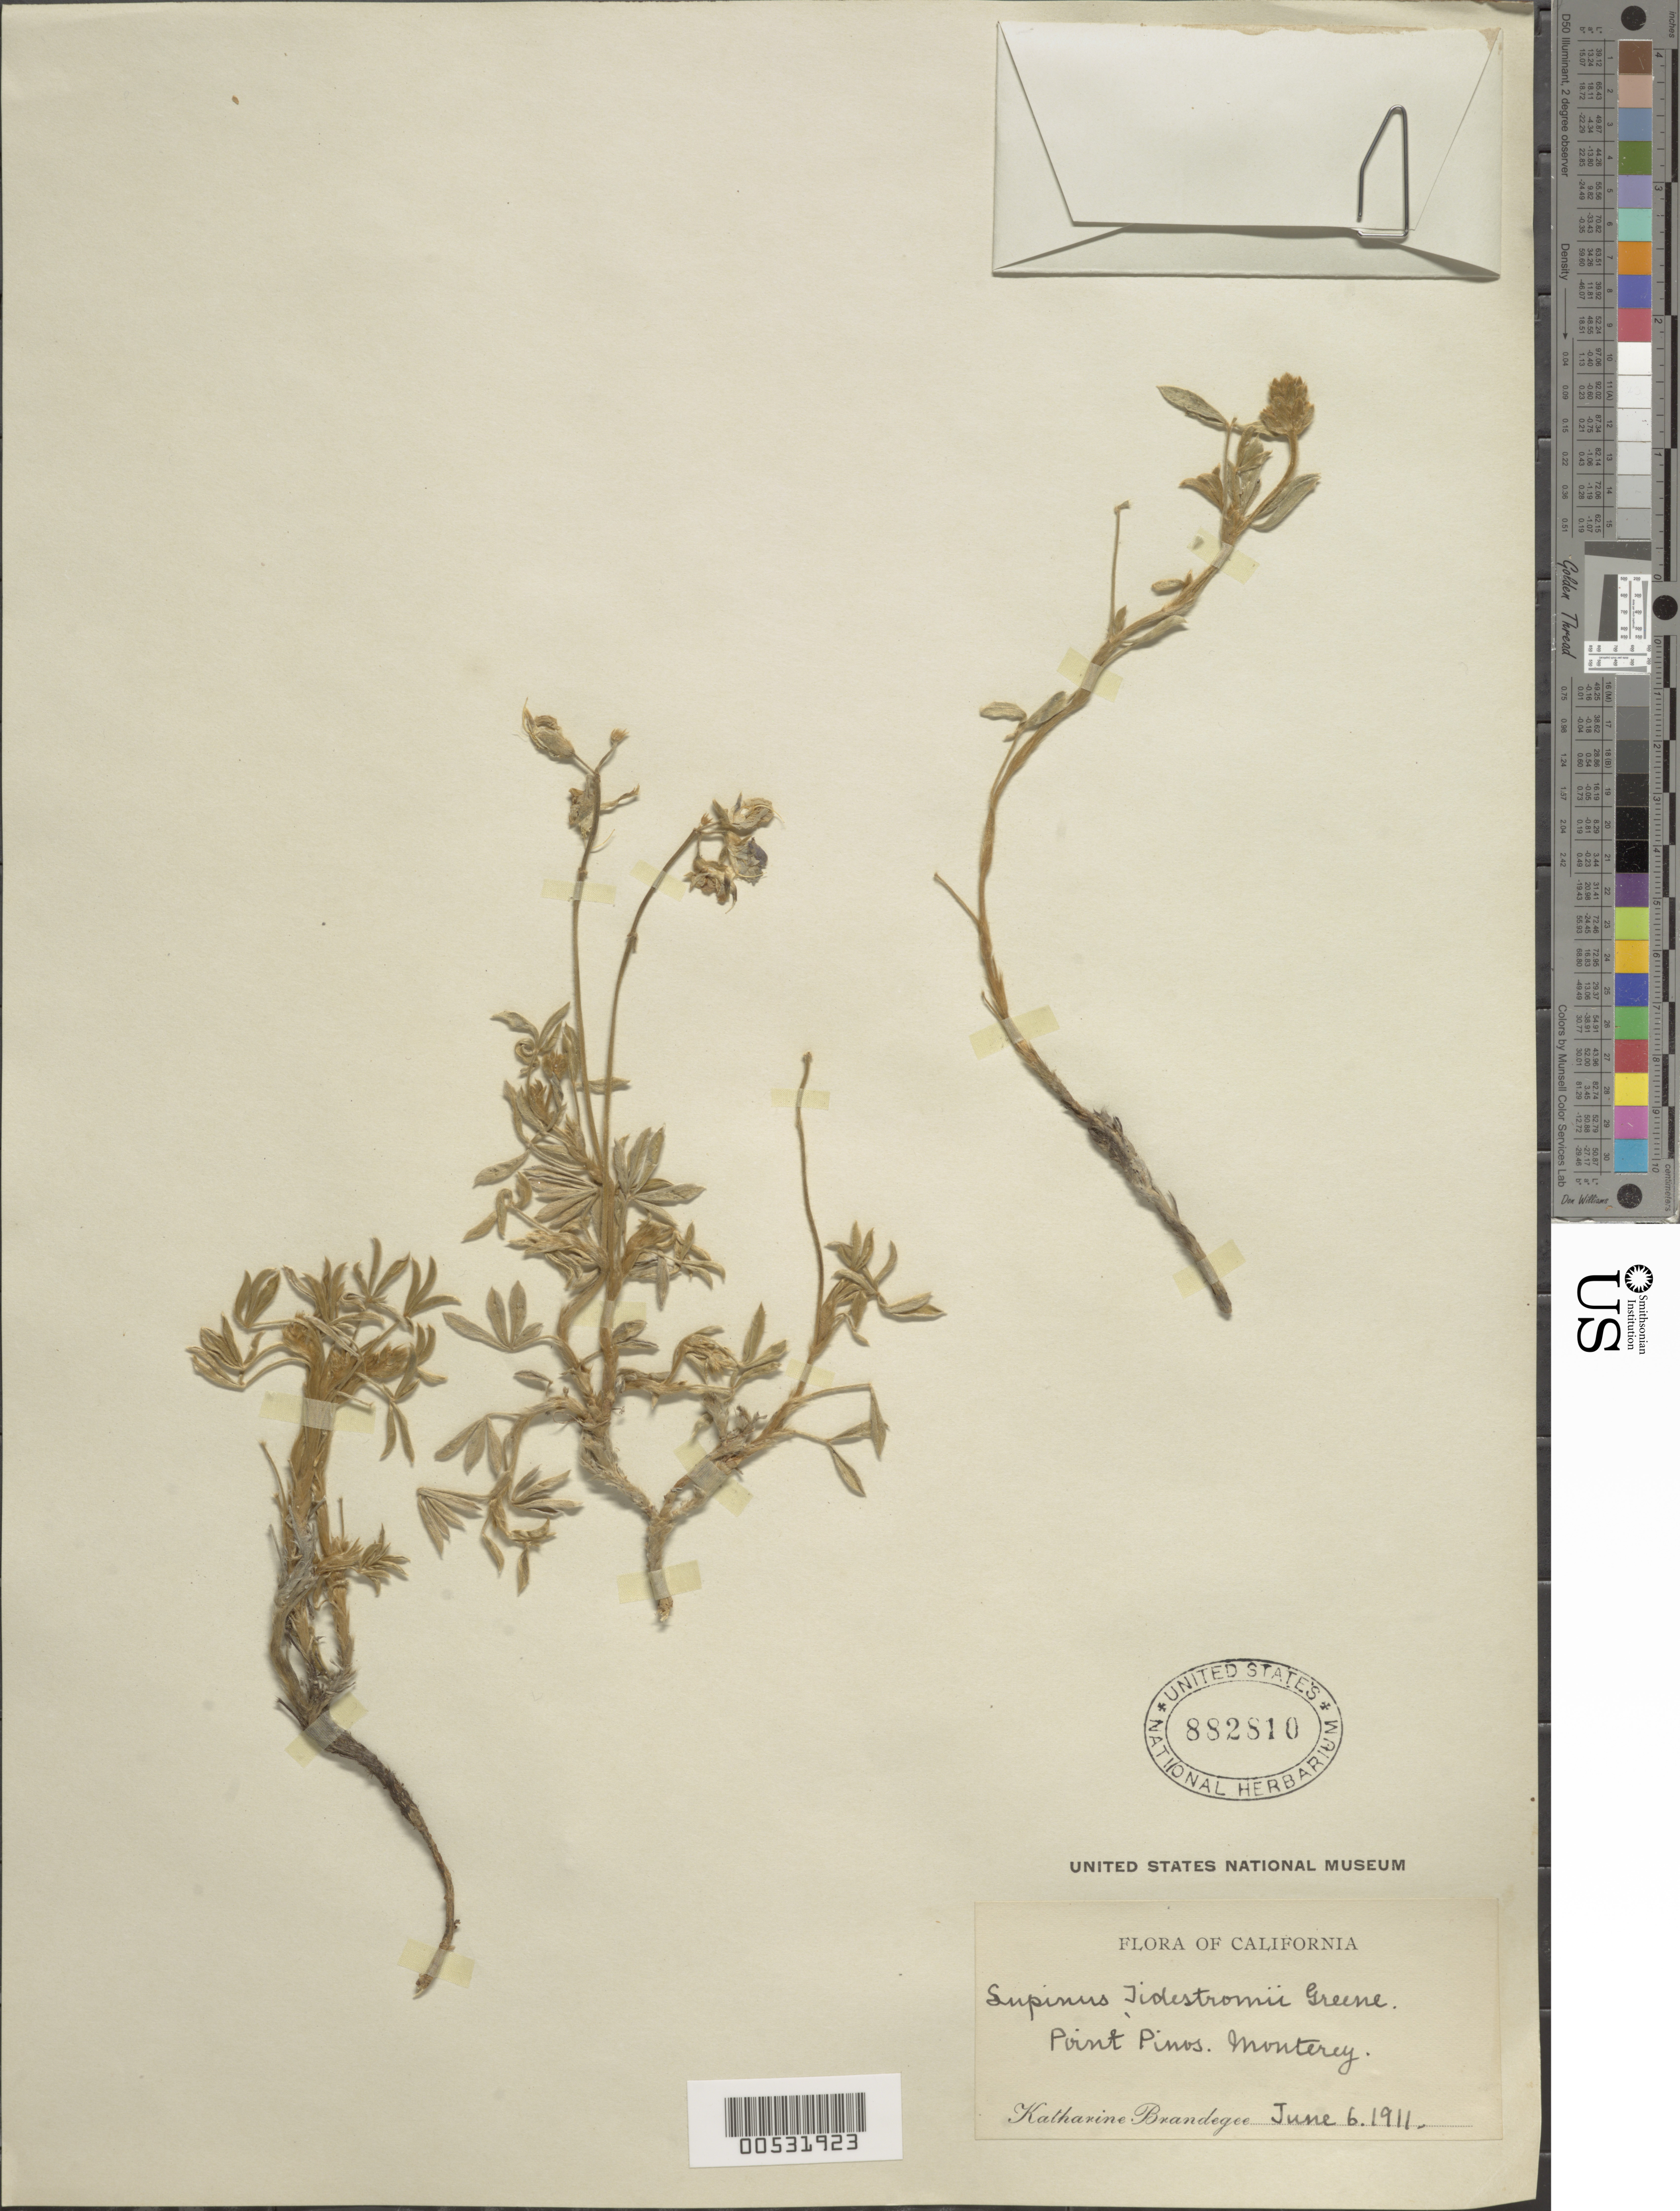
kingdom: Plantae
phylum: Tracheophyta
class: Magnoliopsida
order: Fabales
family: Fabaceae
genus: Lupinus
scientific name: Lupinus tidestromii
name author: Greene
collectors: M. K. Brandegee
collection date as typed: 06 Jun 1911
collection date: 1911-06-06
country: United States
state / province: California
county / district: Monterey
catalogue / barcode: US 882810